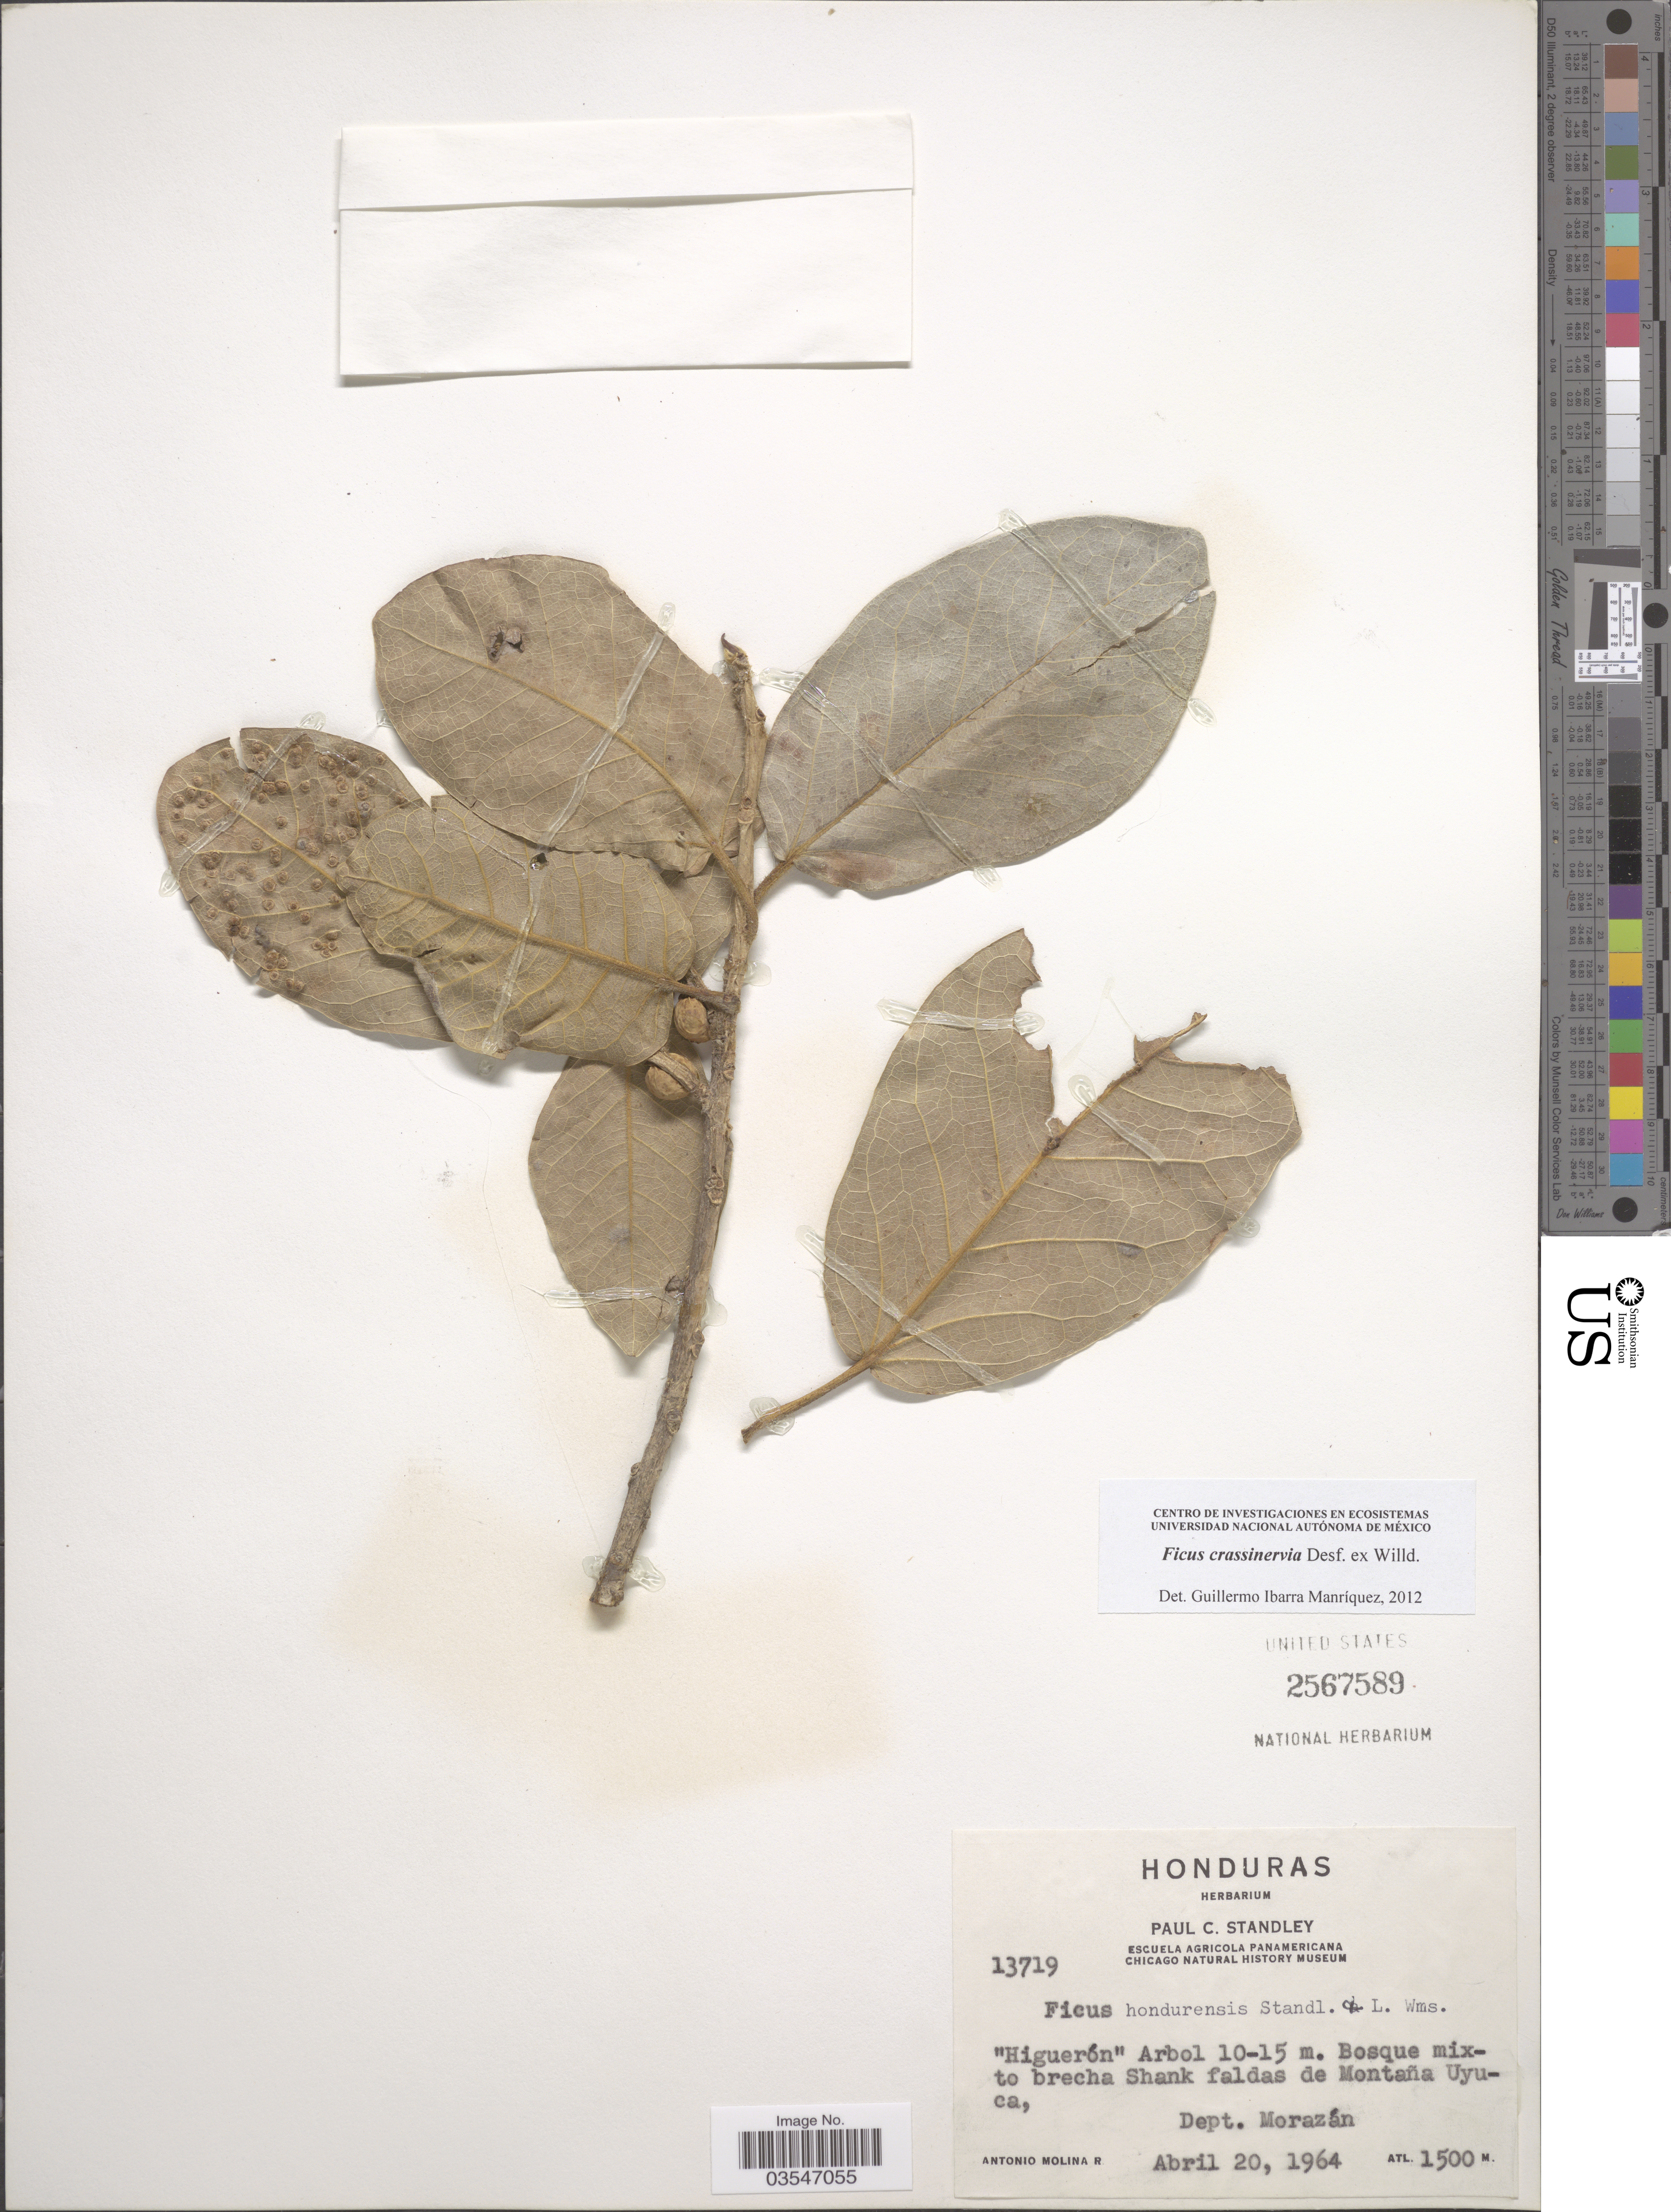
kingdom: Plantae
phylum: Tracheophyta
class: Magnoliopsida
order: Rosales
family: Moraceae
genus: Ficus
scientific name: Ficus crassinervia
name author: Desf. ex Willd.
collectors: A. Molina R.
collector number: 13719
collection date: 1964-04-20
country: El Salvador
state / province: Morazan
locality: Bosque mixto brecha Shank faldas de Montaña Uyuca, Dept. Morazán.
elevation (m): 1500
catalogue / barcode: US 2567589